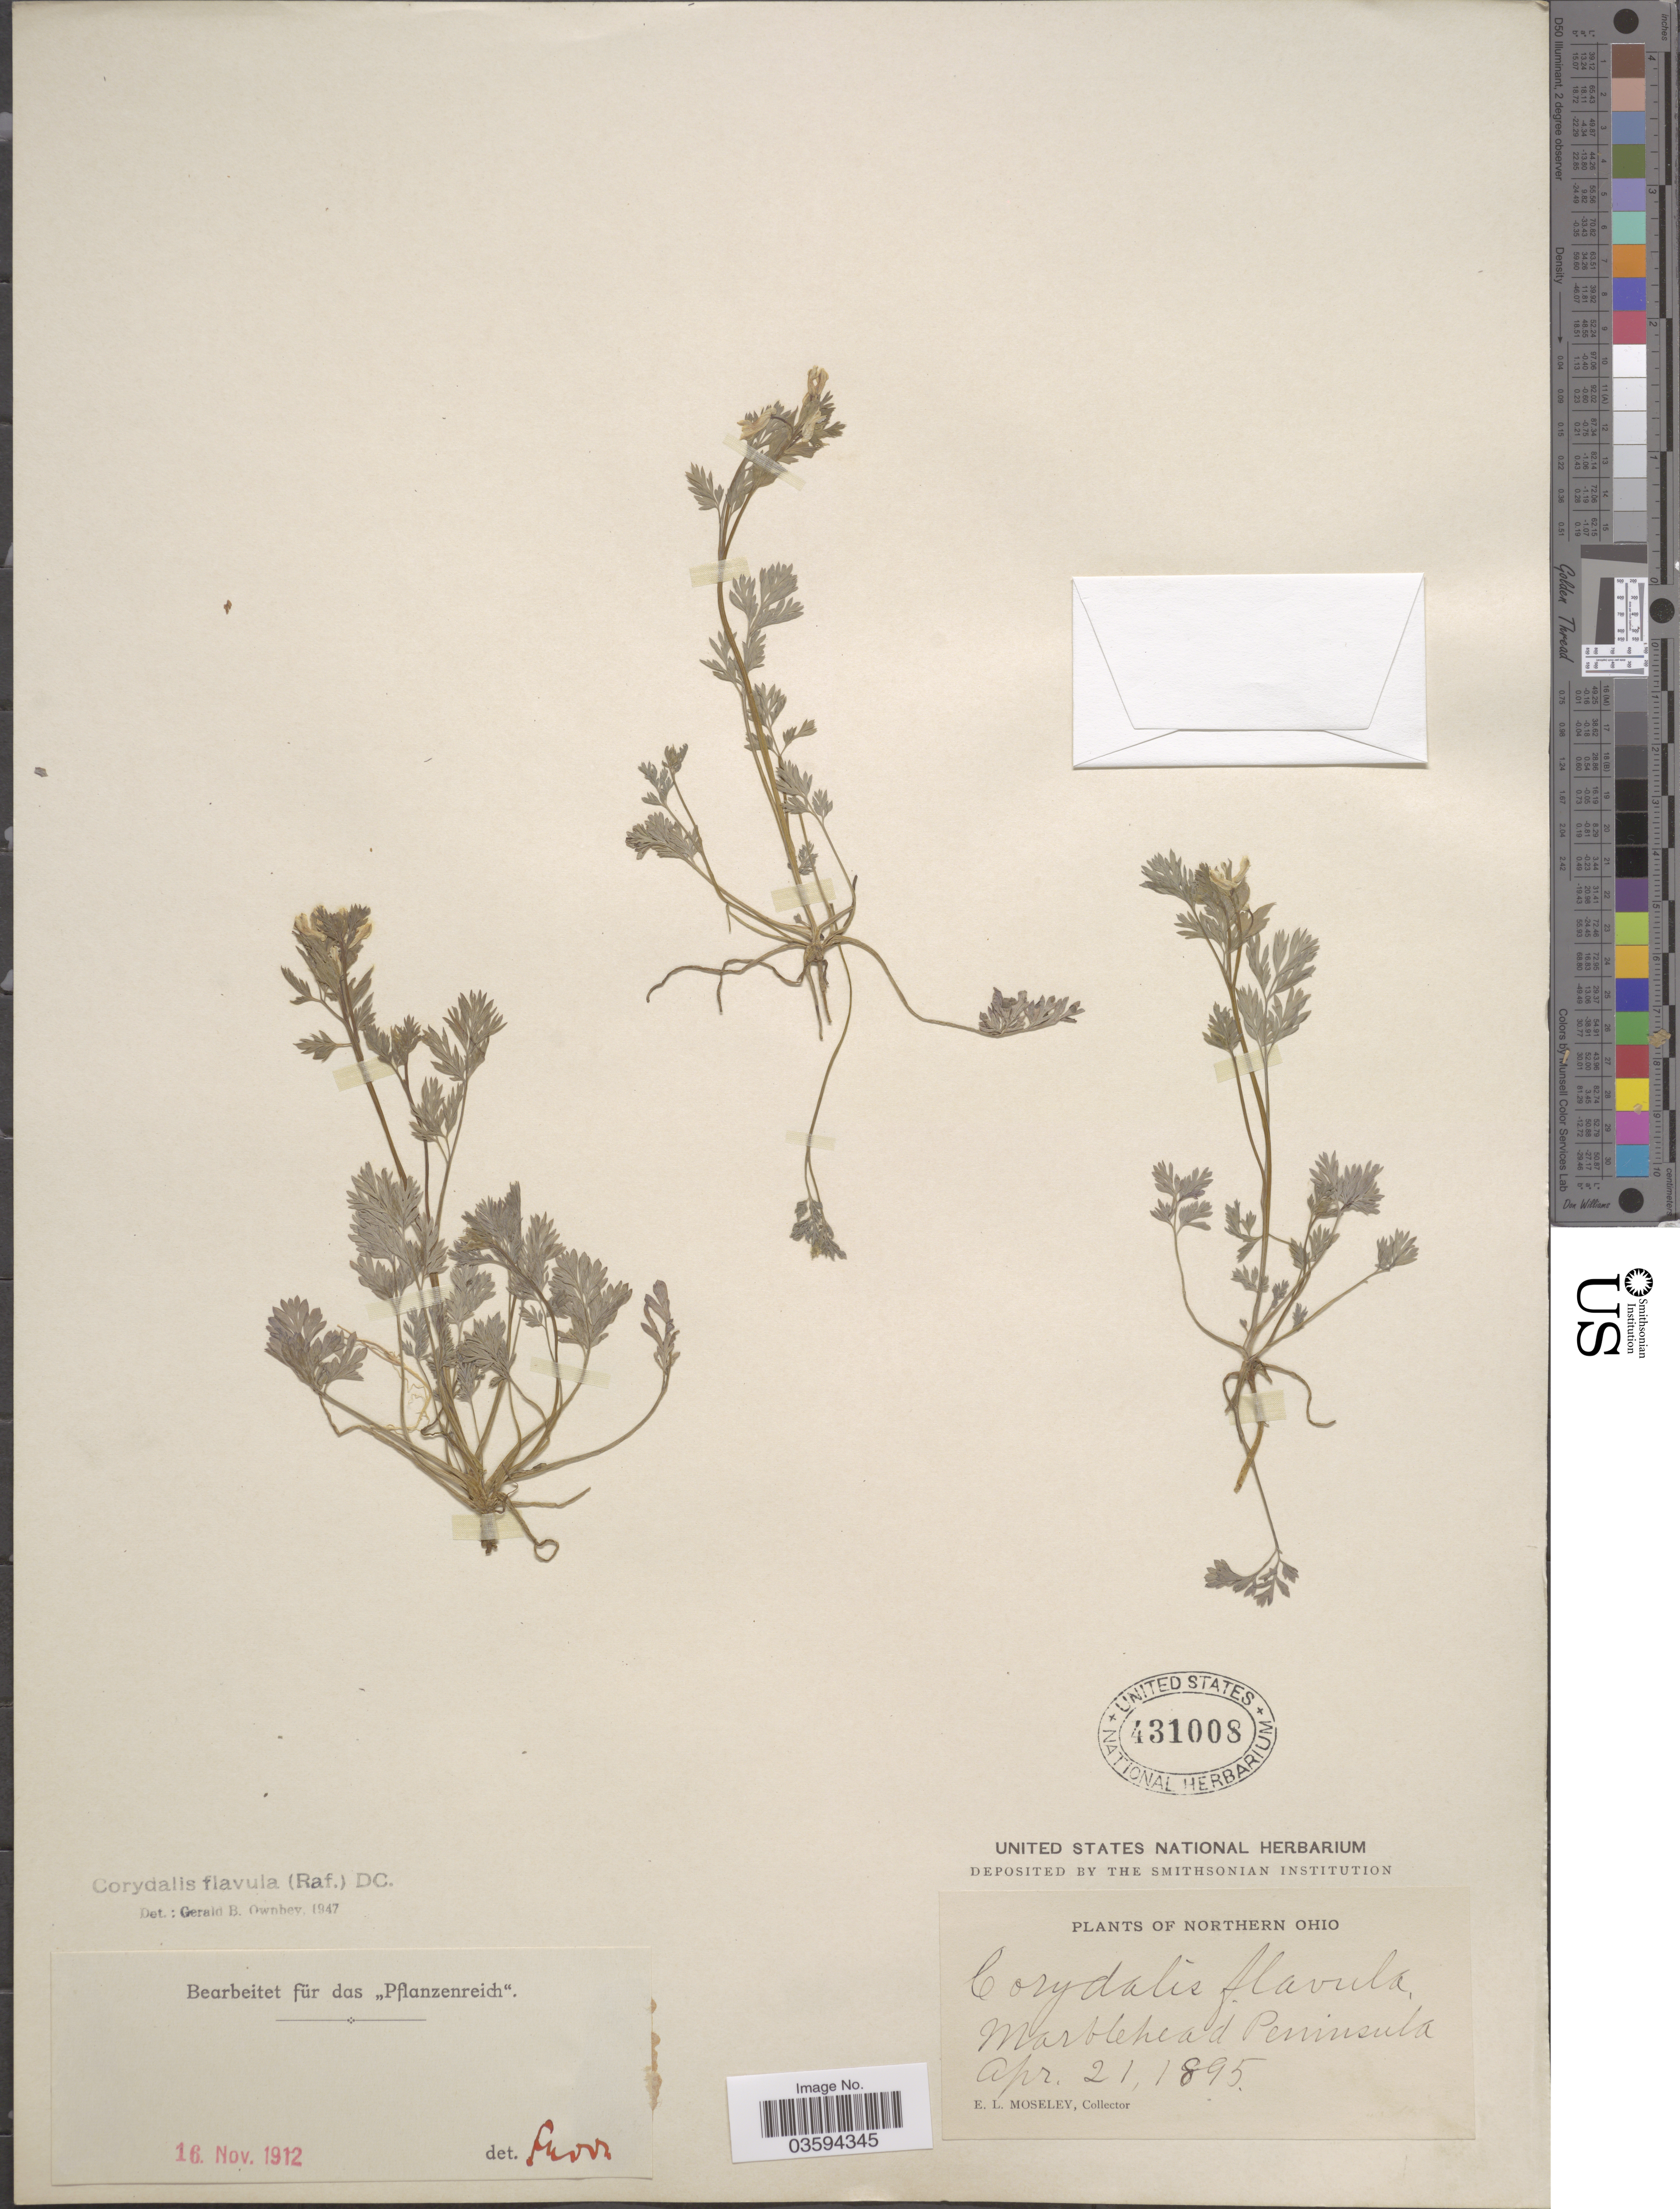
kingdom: Plantae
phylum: Tracheophyta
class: Magnoliopsida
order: Ranunculales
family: Papaveraceae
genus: Corydalis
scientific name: Corydalis flavula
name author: (Raf.) DC.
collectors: E. Moseley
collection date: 1895-04-21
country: United States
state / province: Ohio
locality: Northern Ohio. Marblehead Peninsula.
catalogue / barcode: US 431008